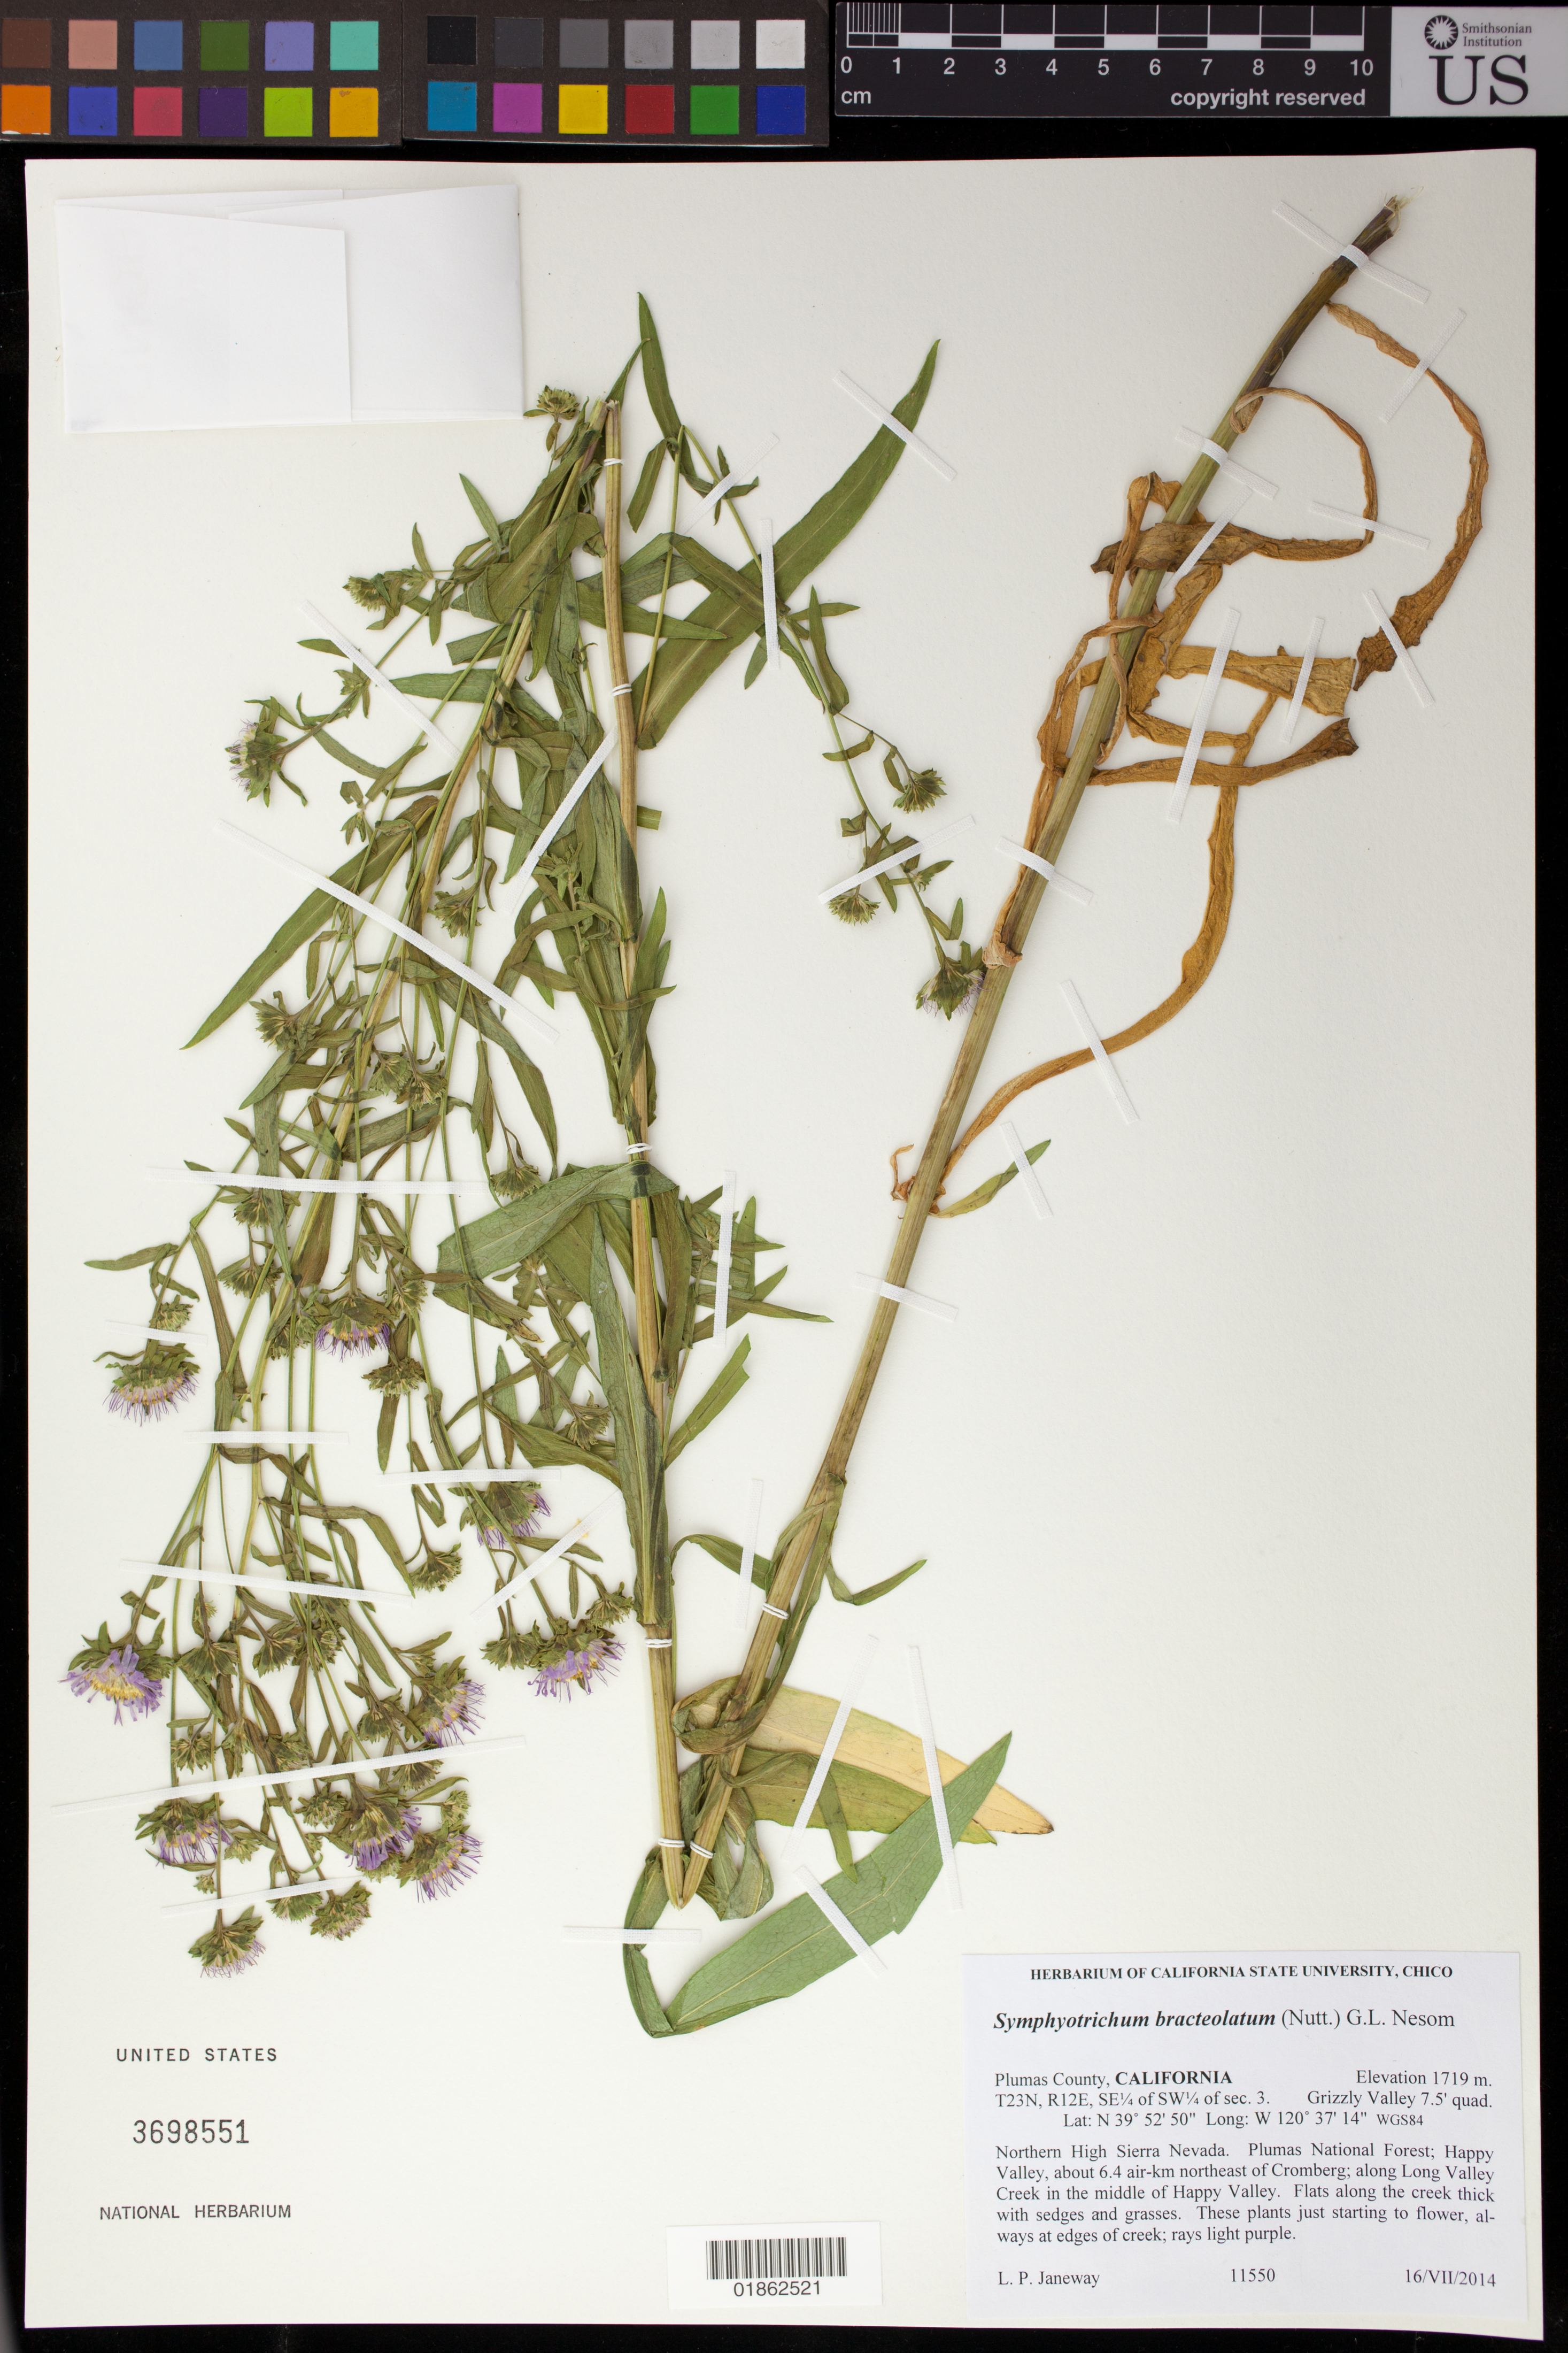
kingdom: Plantae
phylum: Tracheophyta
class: Magnoliopsida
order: Asterales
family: Asteraceae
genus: Symphyotrichum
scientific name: Symphyotrichum bracteolatum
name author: (Nutt.) G.L. Nesom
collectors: L. P. Janeway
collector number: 11550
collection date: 2014-07-16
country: United States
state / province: California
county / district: Plumas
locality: Northern High Sierra Nevada. Plumas National Forest; Happy Valley, about 6.4 air-km northeast of Cromberg; along Long Valley Creek in the middle of Happy Valley.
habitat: Flats along the creek thick with sedges and grasses.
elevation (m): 1719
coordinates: N 39 52 50, W 120 37 14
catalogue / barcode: US 3698551